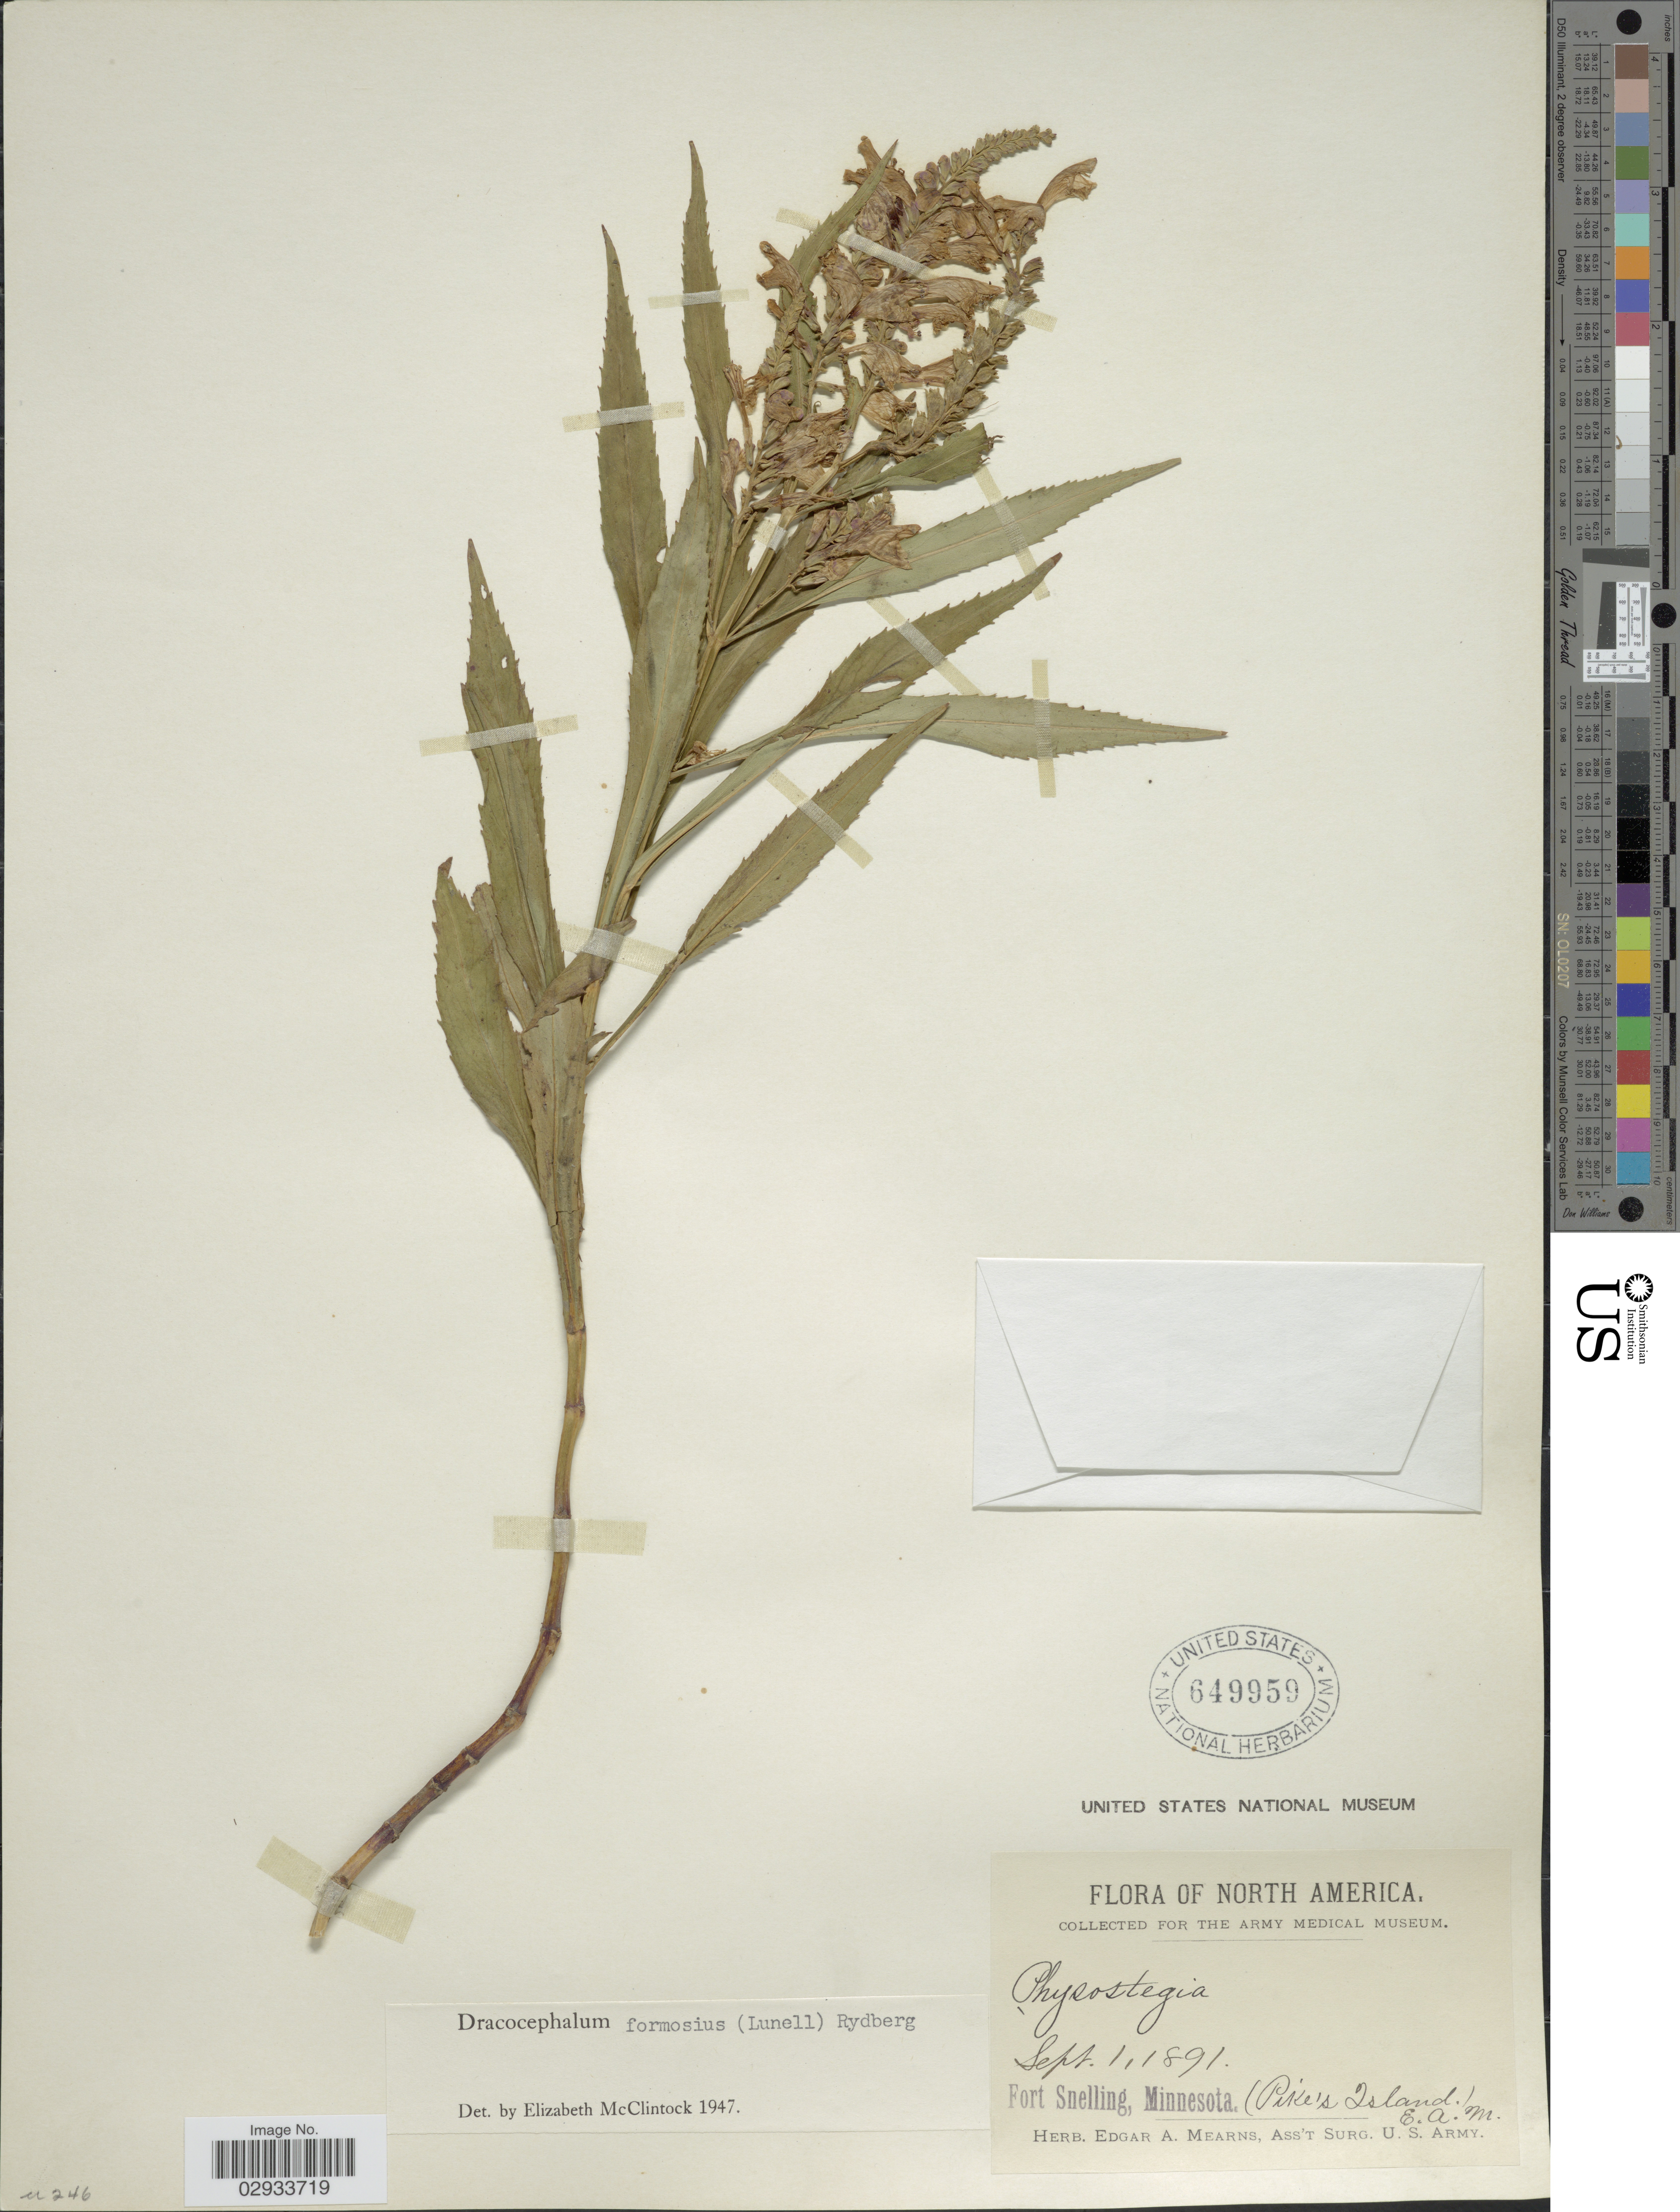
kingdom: Plantae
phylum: Tracheophyta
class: Magnoliopsida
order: Lamiales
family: Lamiaceae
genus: Physostegia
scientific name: Physostegia formosior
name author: Lunell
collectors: E. A. Mearns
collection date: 1891-09-01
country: United States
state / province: Minnesota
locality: Fort Snelling, Minnesota, (Pike's Island).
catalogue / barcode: US 649959